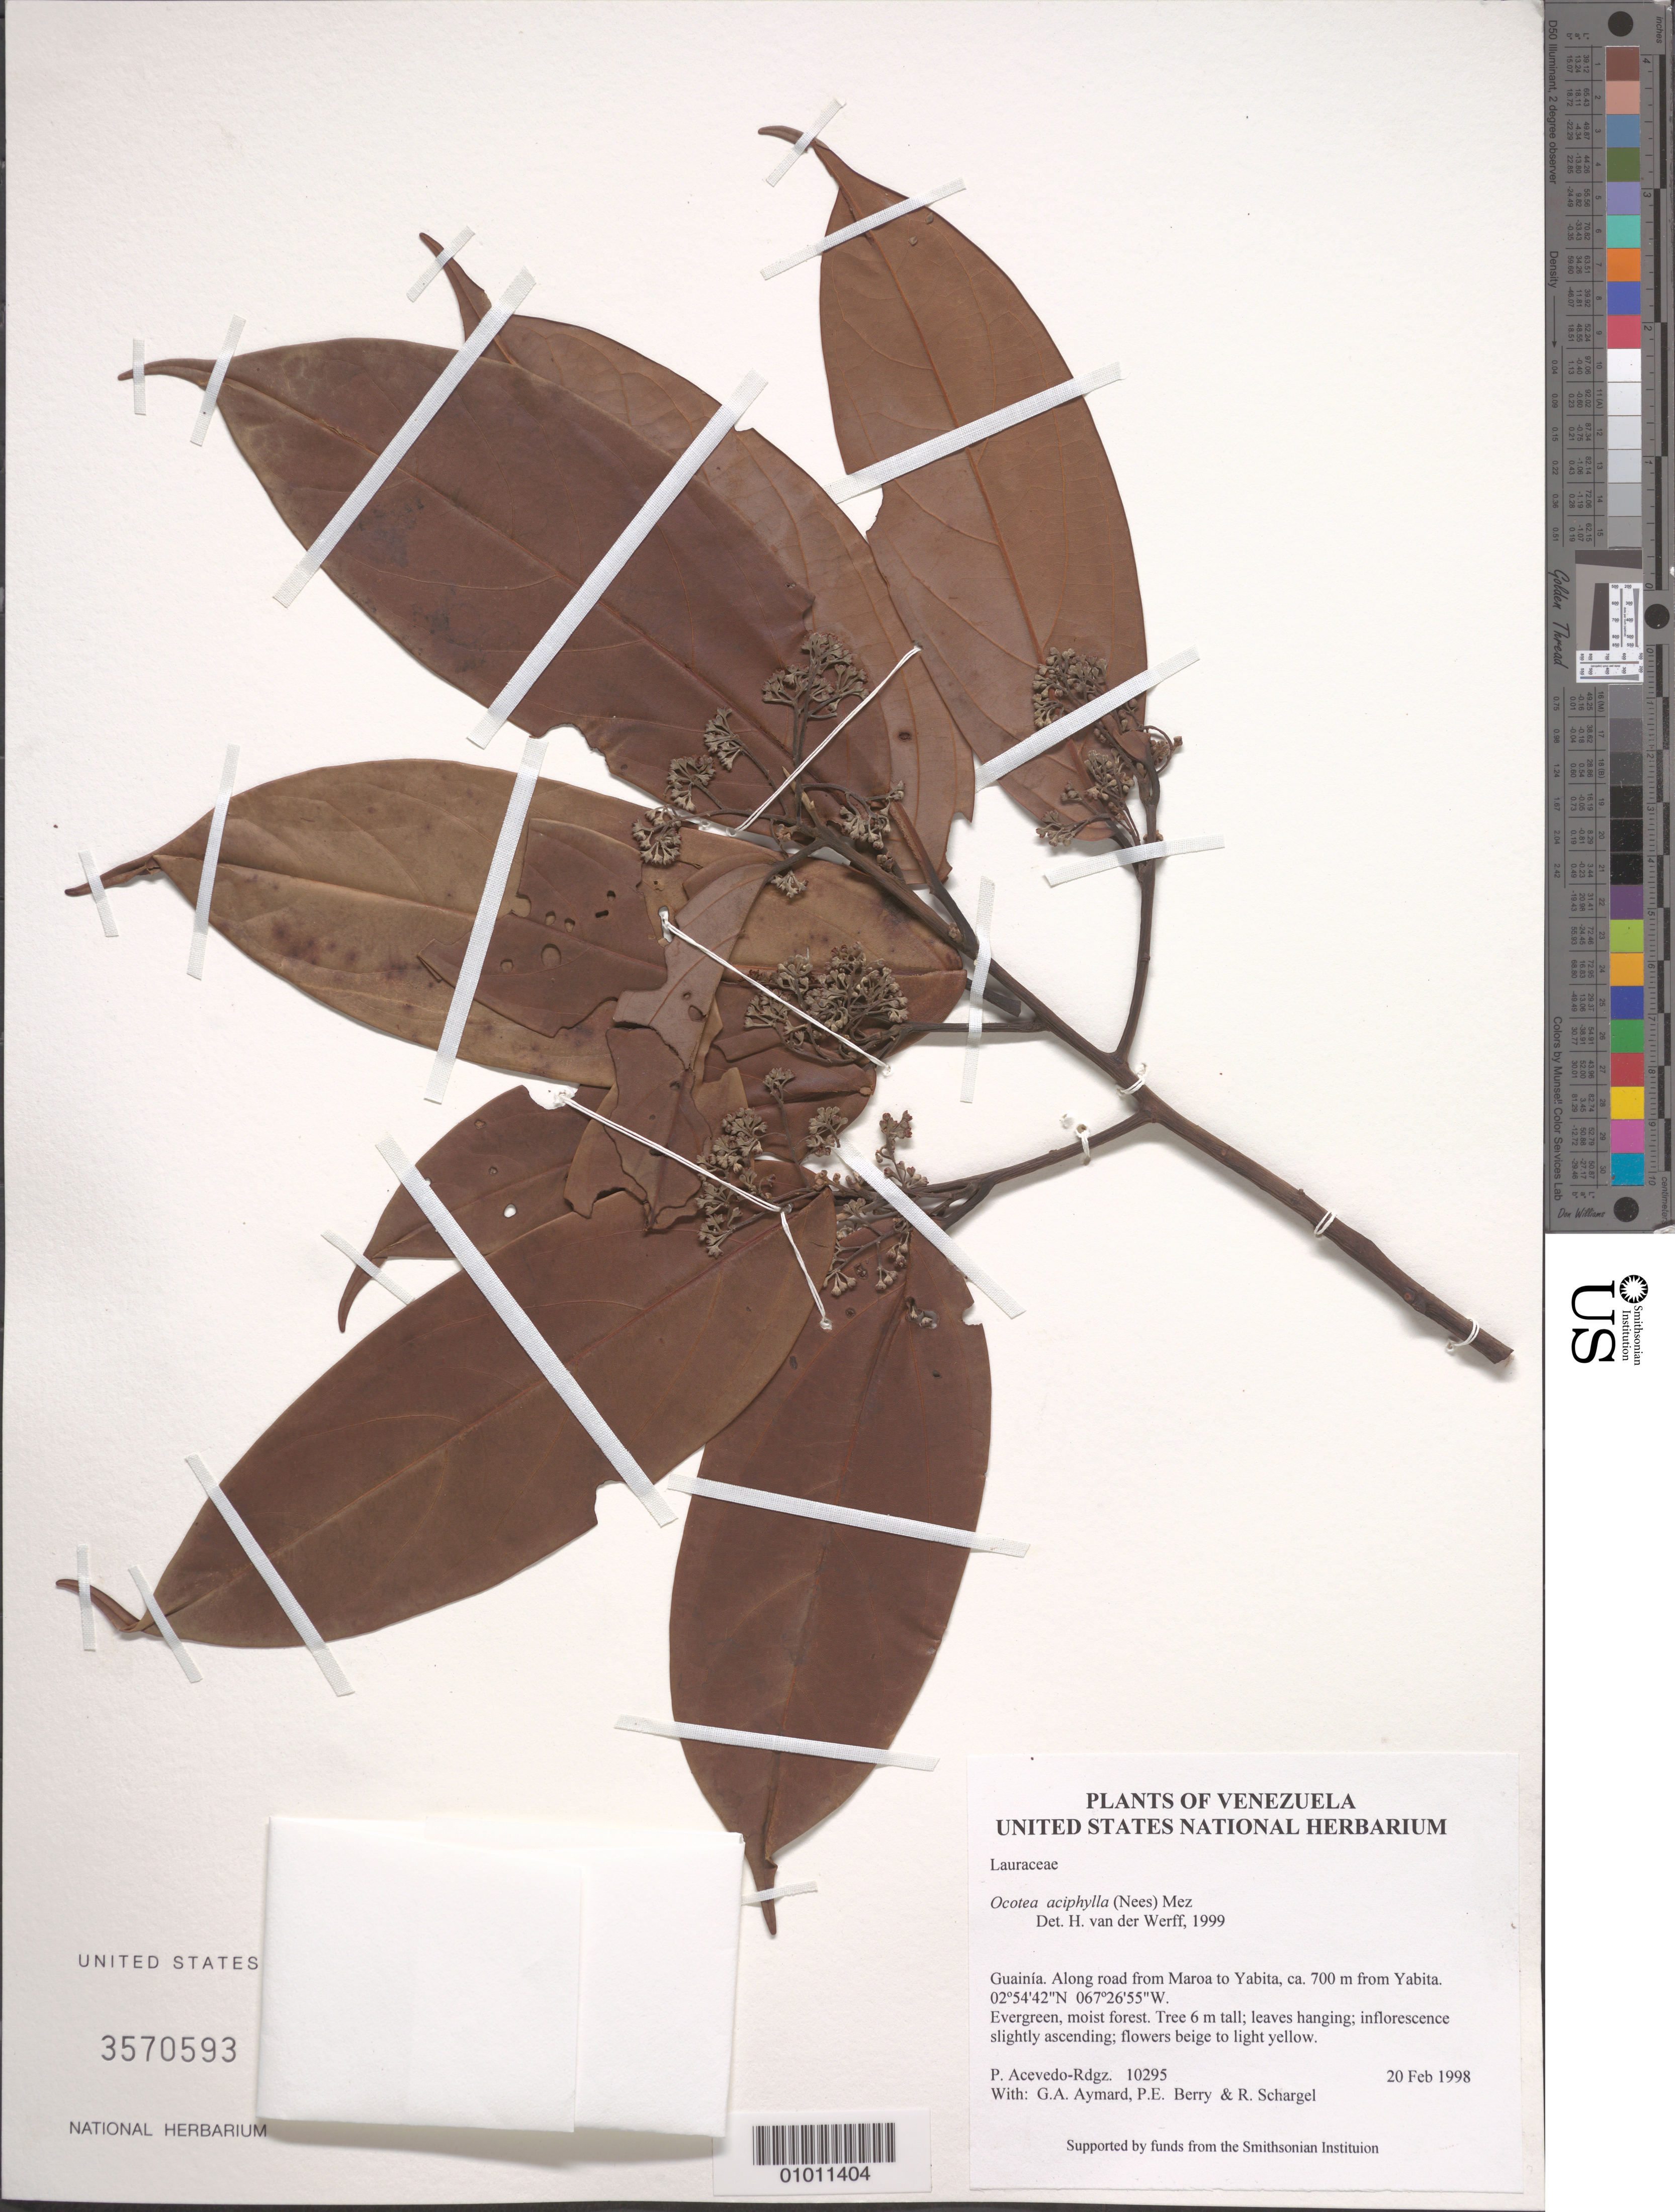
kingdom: Plantae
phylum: Tracheophyta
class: Magnoliopsida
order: Laurales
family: Lauraceae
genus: Ocotea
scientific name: Ocotea aciphylla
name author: (Nees & Mart.) Mez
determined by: van der Werff, H., (MO), Missouri Botanical Garden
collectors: P. Acevedo-Rodr., G. A. Aymard, P. E. Berry & R. Schargel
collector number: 10295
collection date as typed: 20 Feb 1998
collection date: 1998-02-20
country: Venezuela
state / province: Amazonas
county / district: Maroa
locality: Along road from Maroa to Yabita, ca. 700 m from Yabita.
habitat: Evergreen, moist forest.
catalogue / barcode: US 3570593